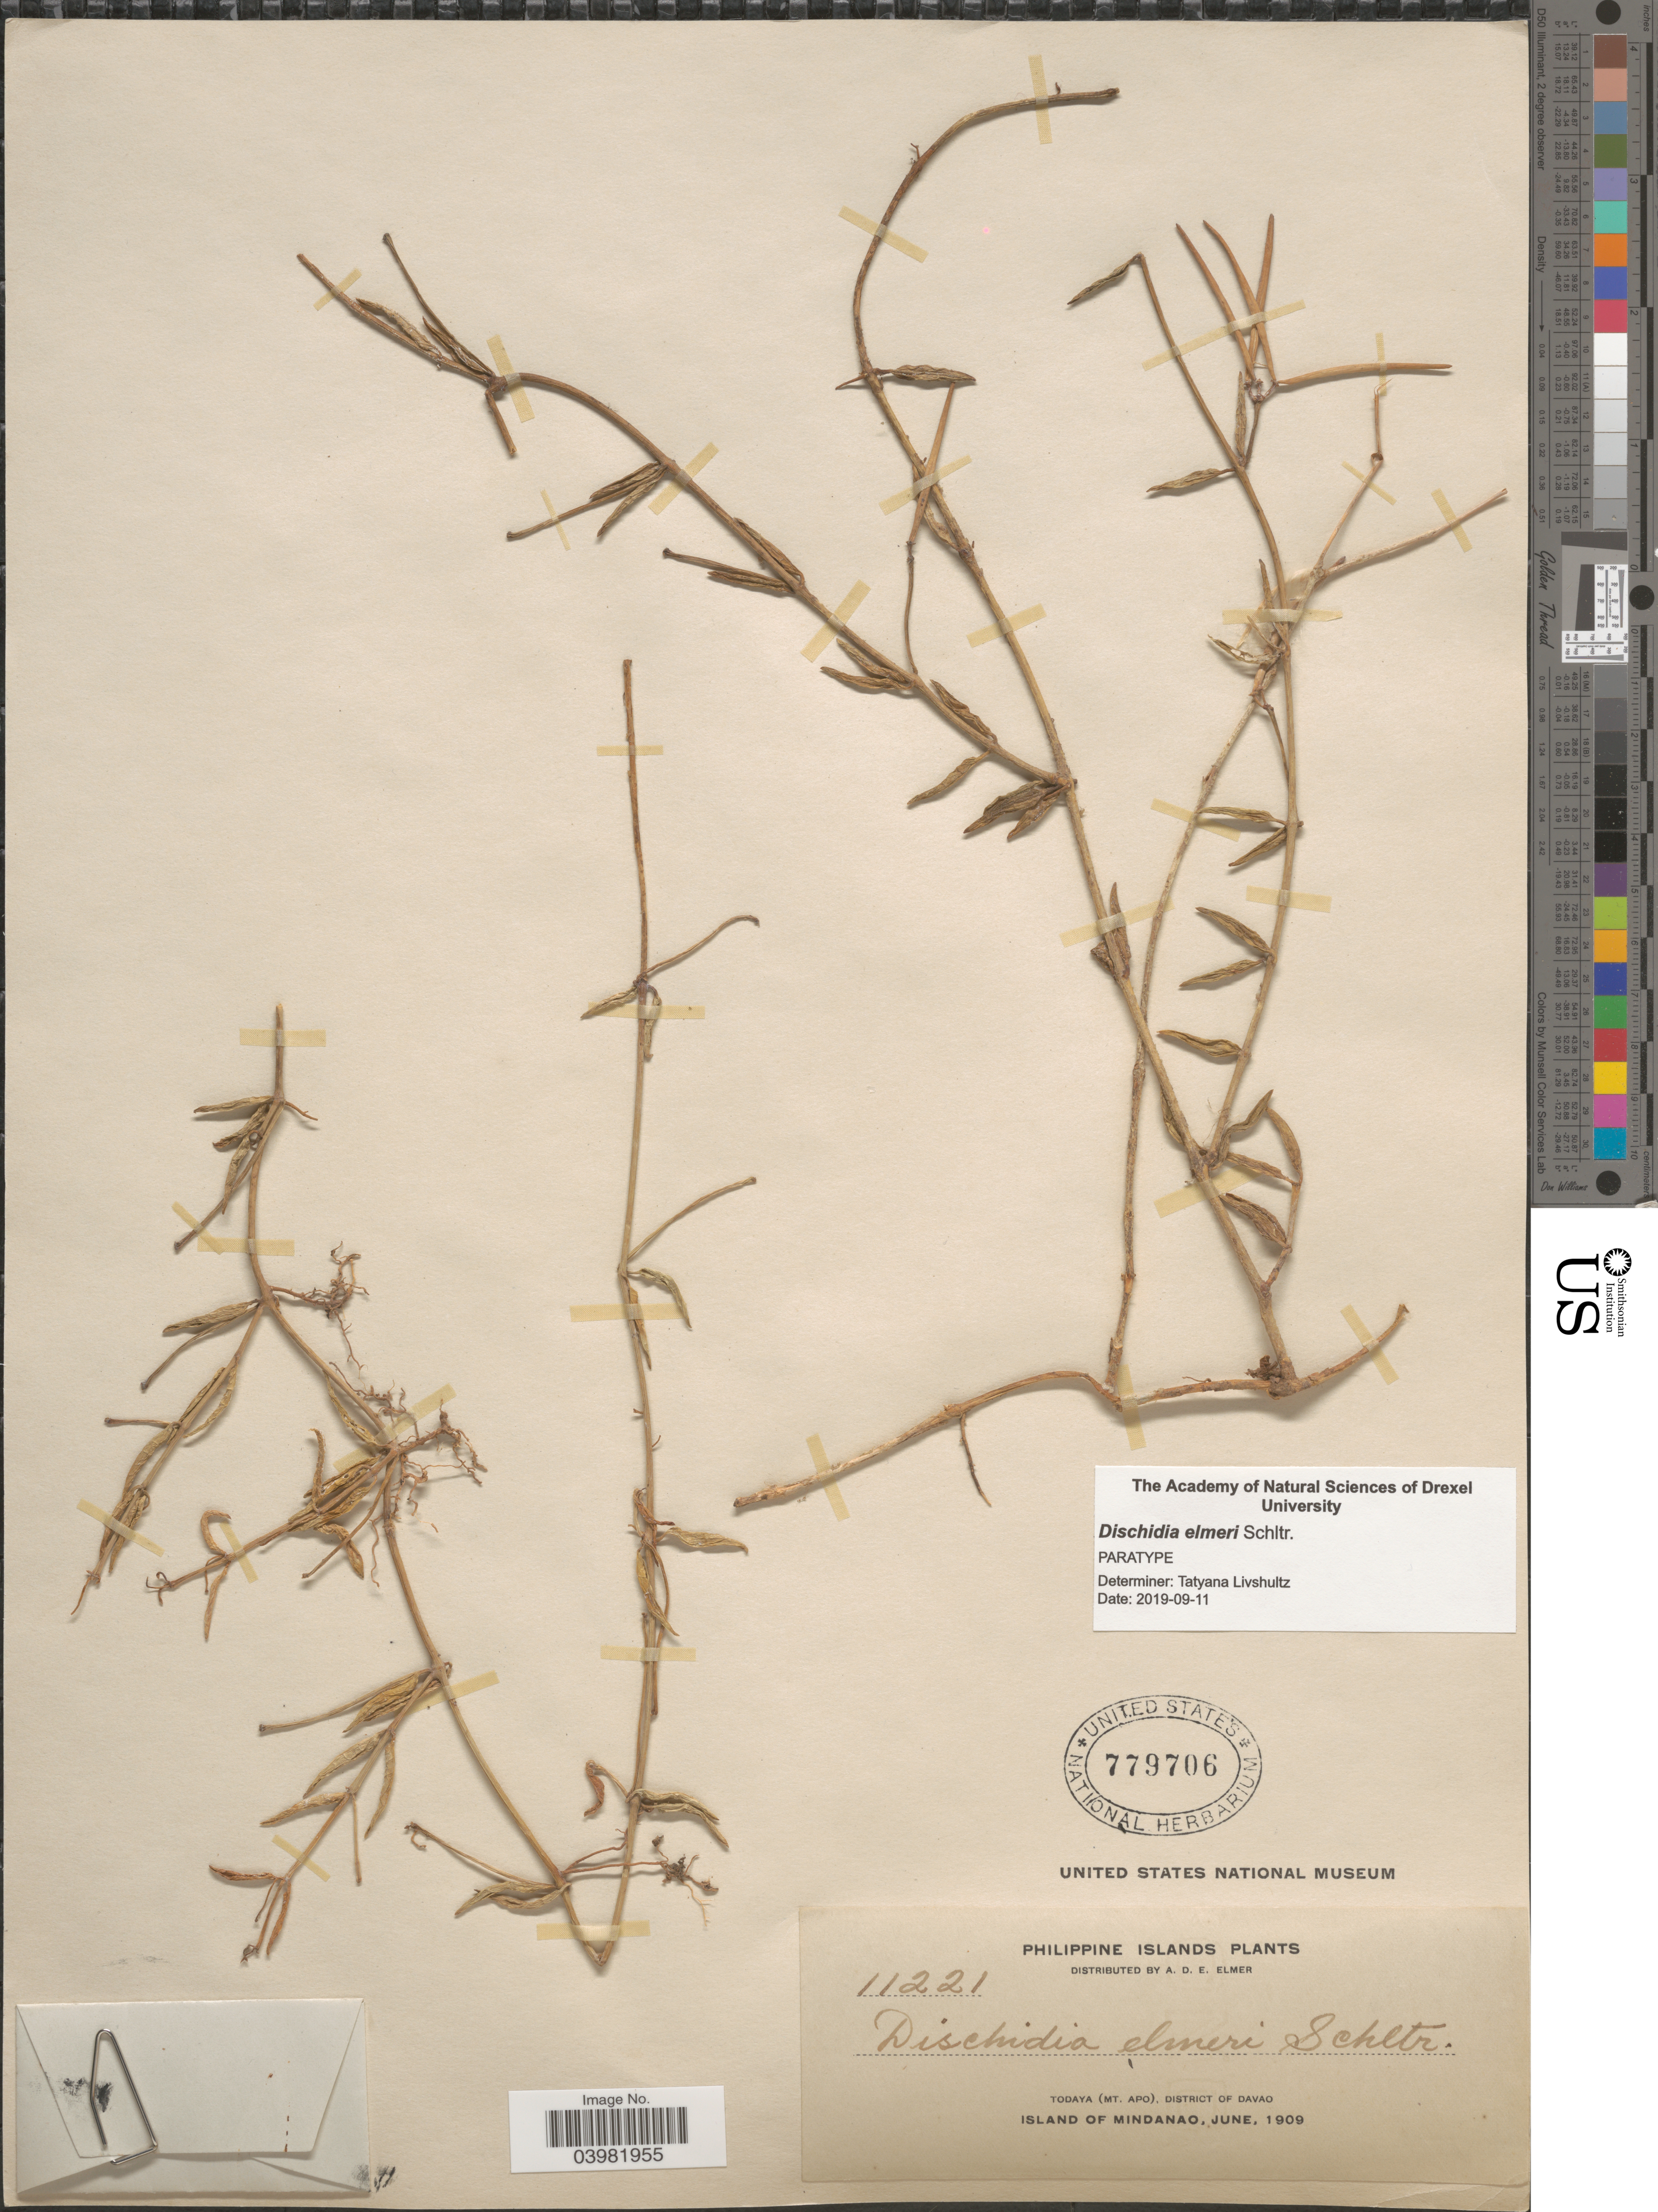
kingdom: Plantae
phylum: Tracheophyta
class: Magnoliopsida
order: Gentianales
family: Apocynaceae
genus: Dischidia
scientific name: Dischidia elmeri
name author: Schltr.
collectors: A. D. E. Elmer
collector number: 11221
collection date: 1909-06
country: Philippines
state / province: Davao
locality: Todaya (Mt. Apo), District of Davao. Island of Mindanao.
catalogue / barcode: US 779706